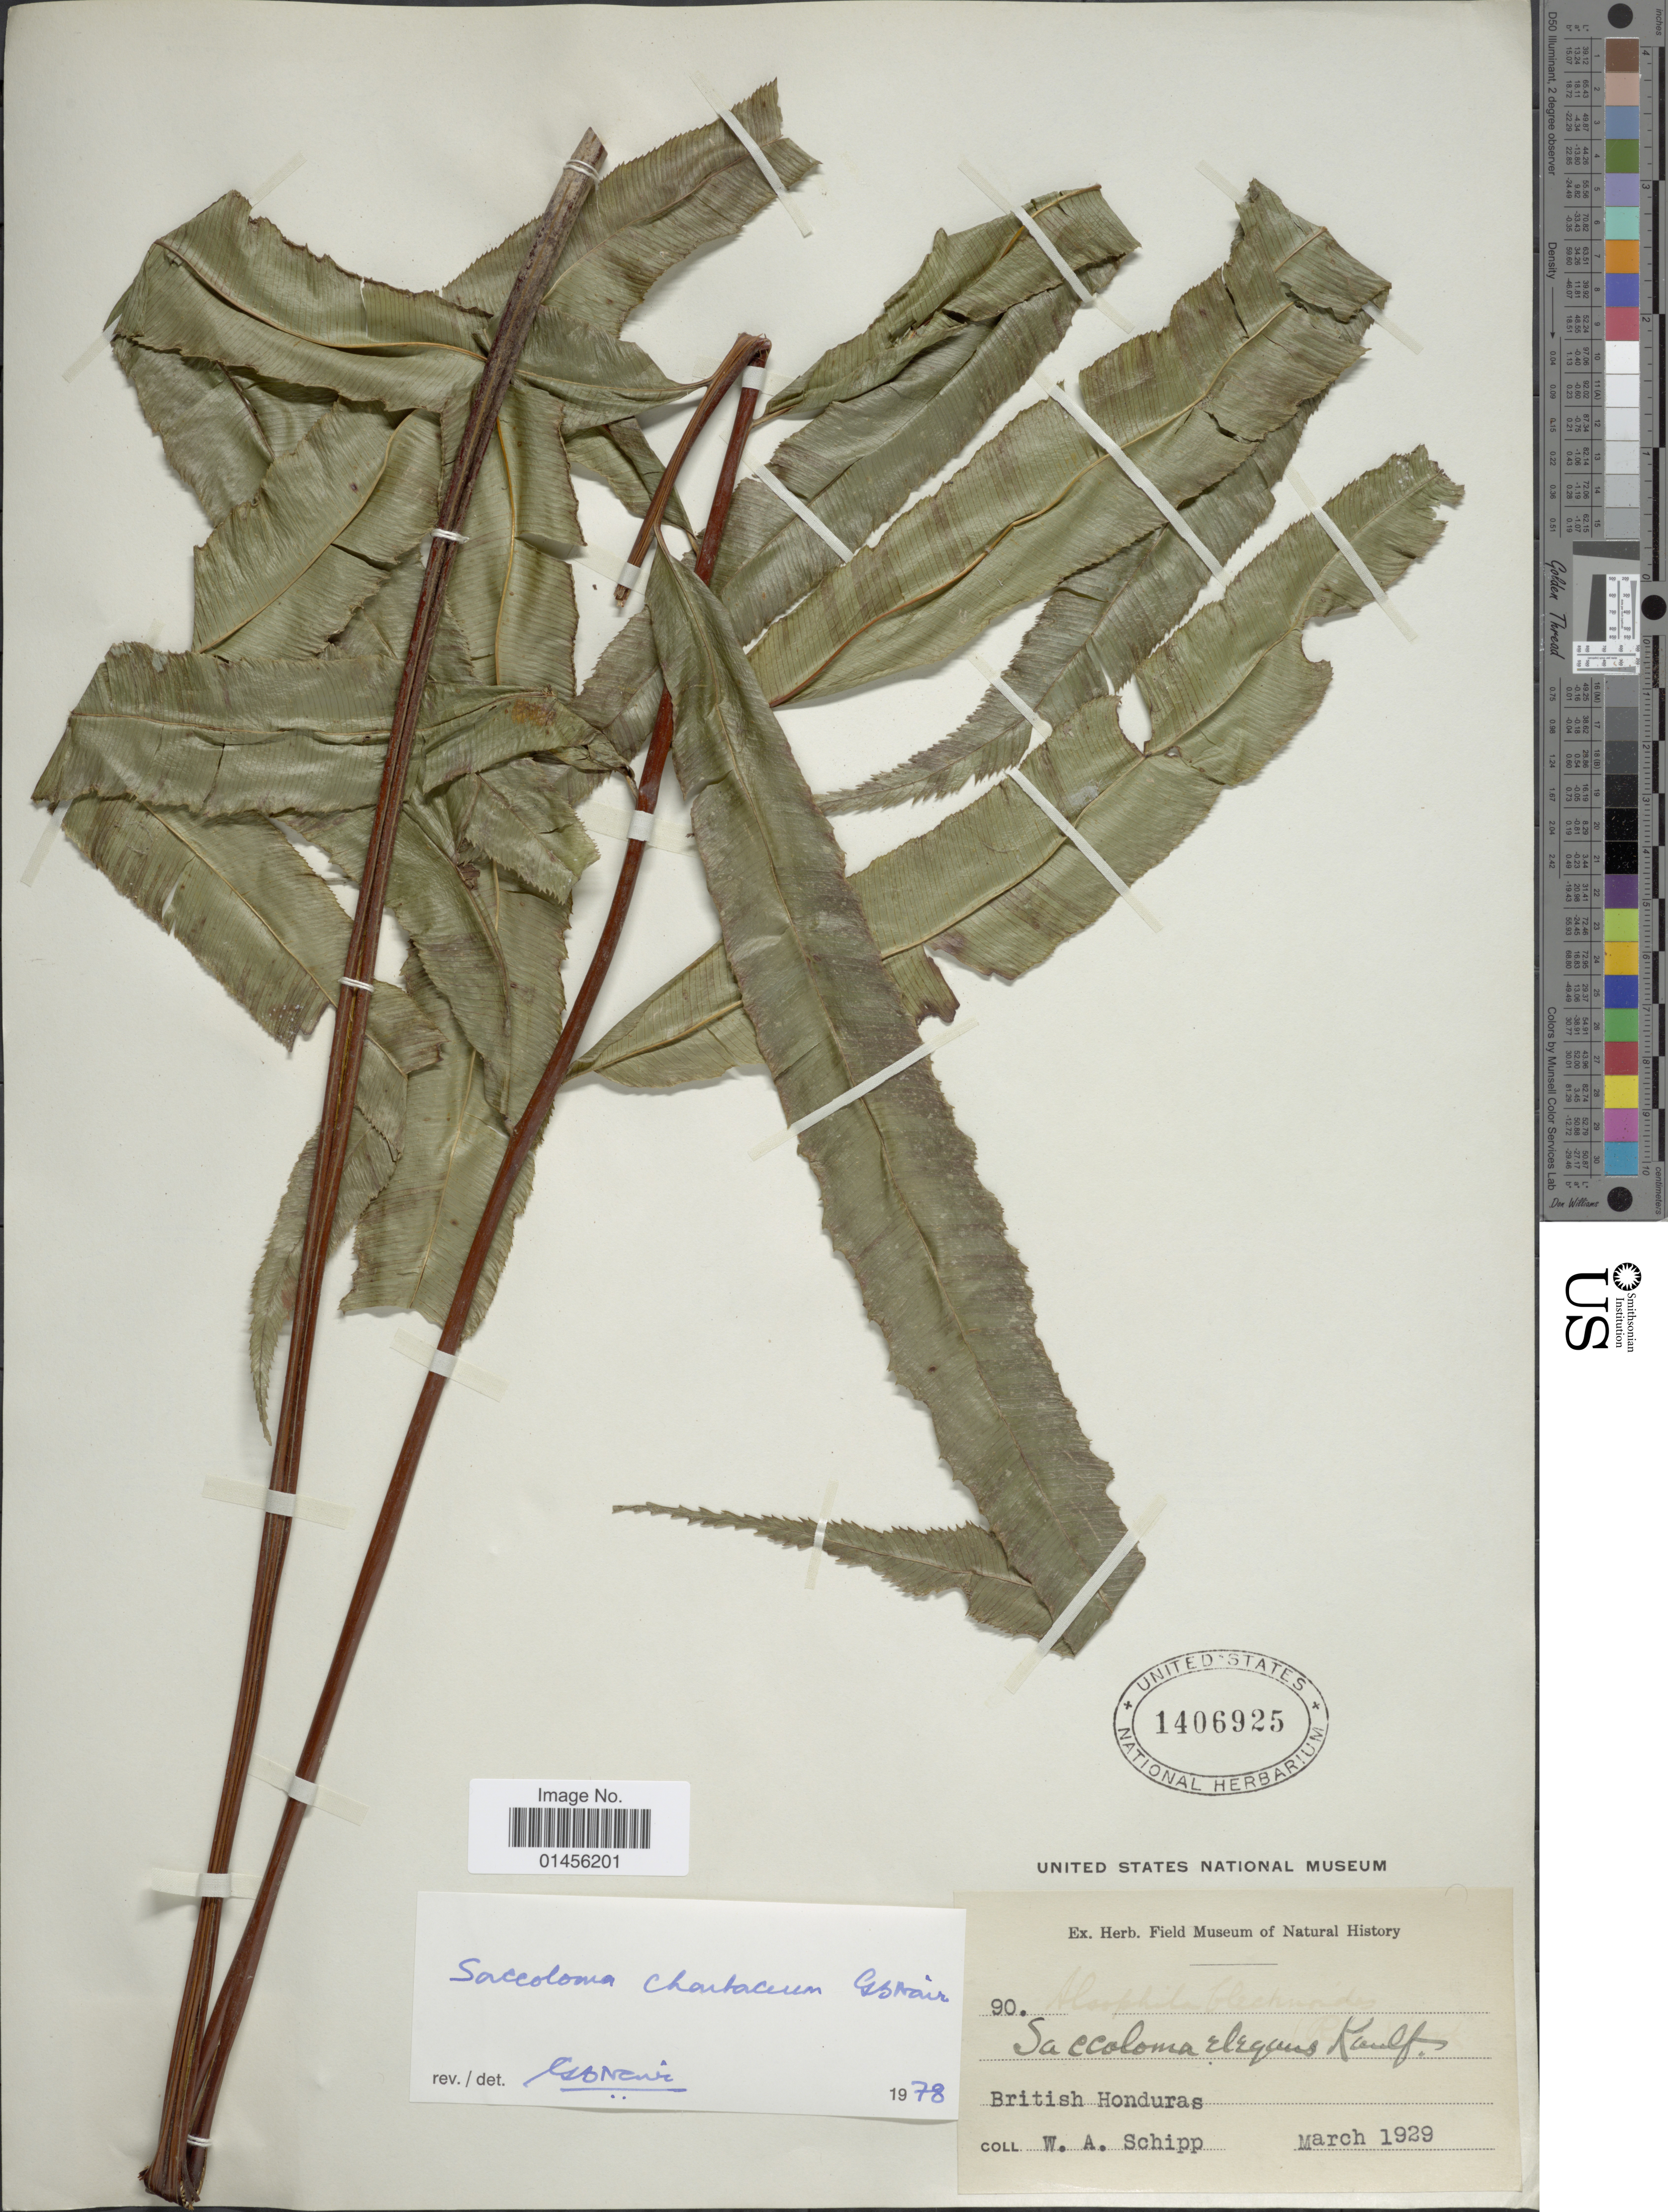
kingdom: Plantae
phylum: Tracheophyta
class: Polypodiopsida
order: Polypodiales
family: Saccolomataceae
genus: Saccoloma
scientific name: Saccoloma elegans subsp. chartaceum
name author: Cremers & K.U. Kramer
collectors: W. Schipp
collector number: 90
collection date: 1929-03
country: Belize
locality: British Honduras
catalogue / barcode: US 1406925